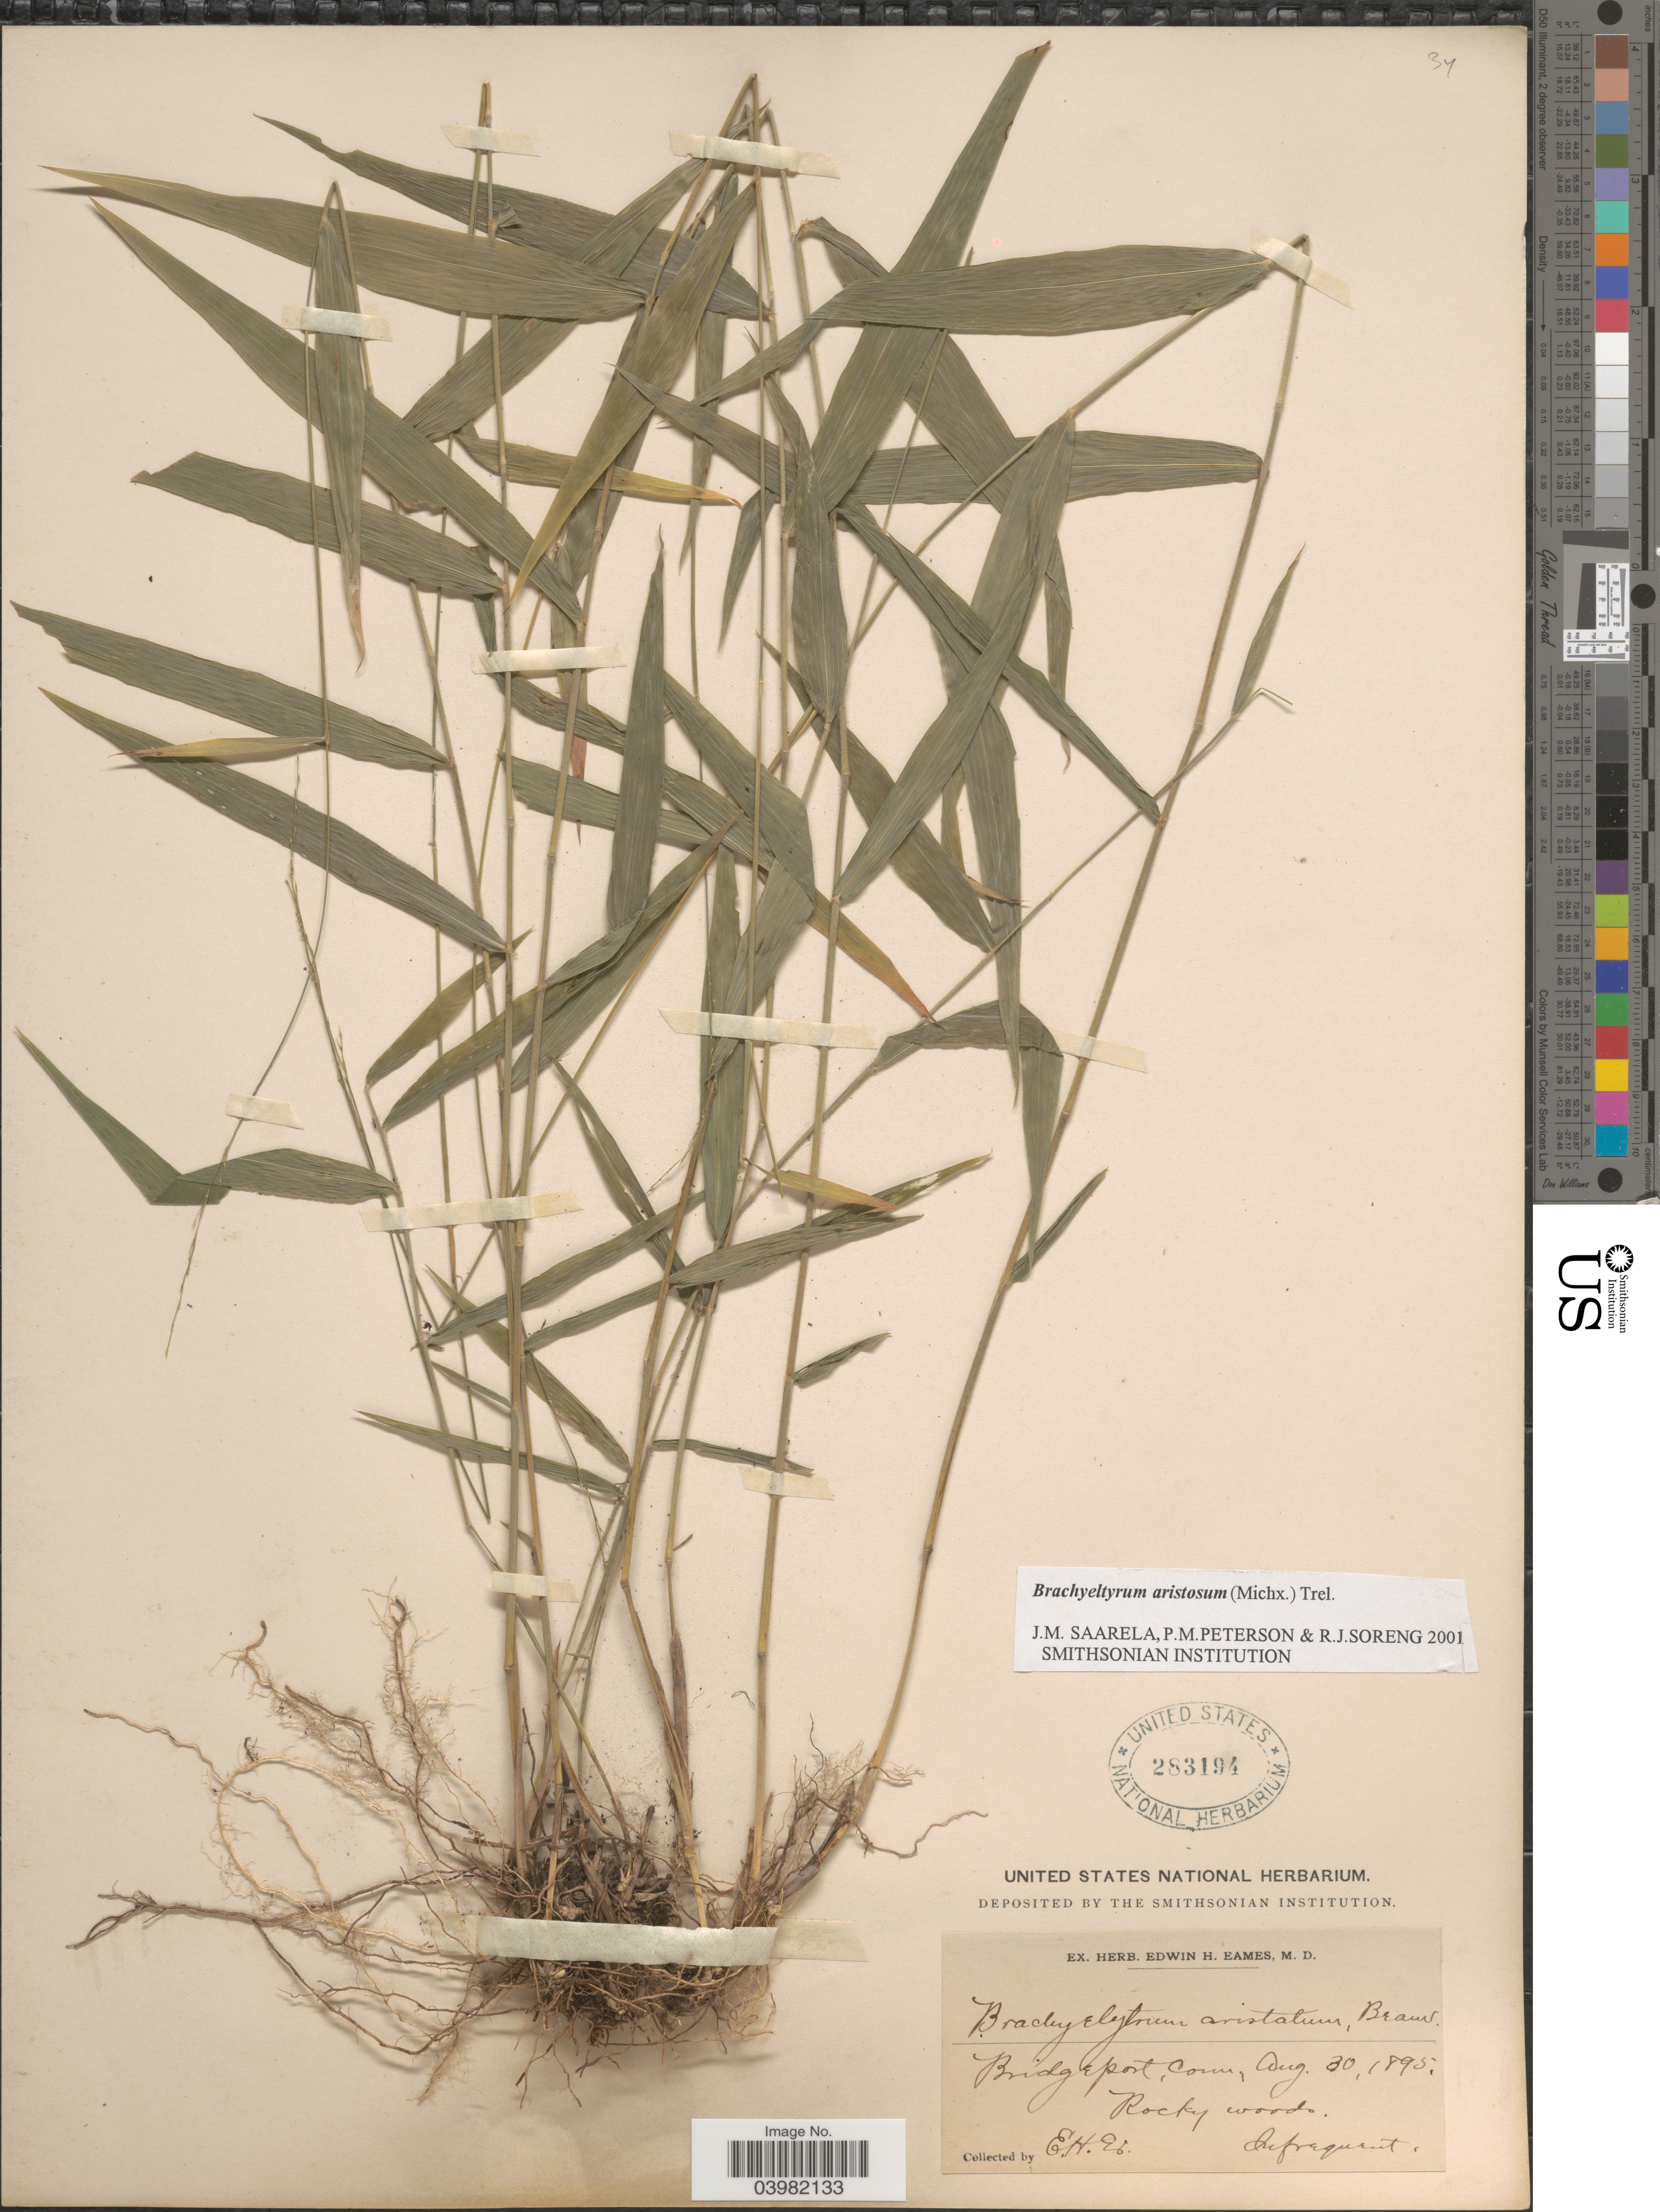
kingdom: Plantae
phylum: Tracheophyta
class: Liliopsida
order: Poales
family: Poaceae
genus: Brachyelytrum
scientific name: Brachyelytrum aristosum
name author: (Michx.) P. Beauv. ex Trel.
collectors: E. H. Eames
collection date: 1895-08-30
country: United States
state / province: Connecticut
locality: Bridgeport.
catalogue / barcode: US 283194